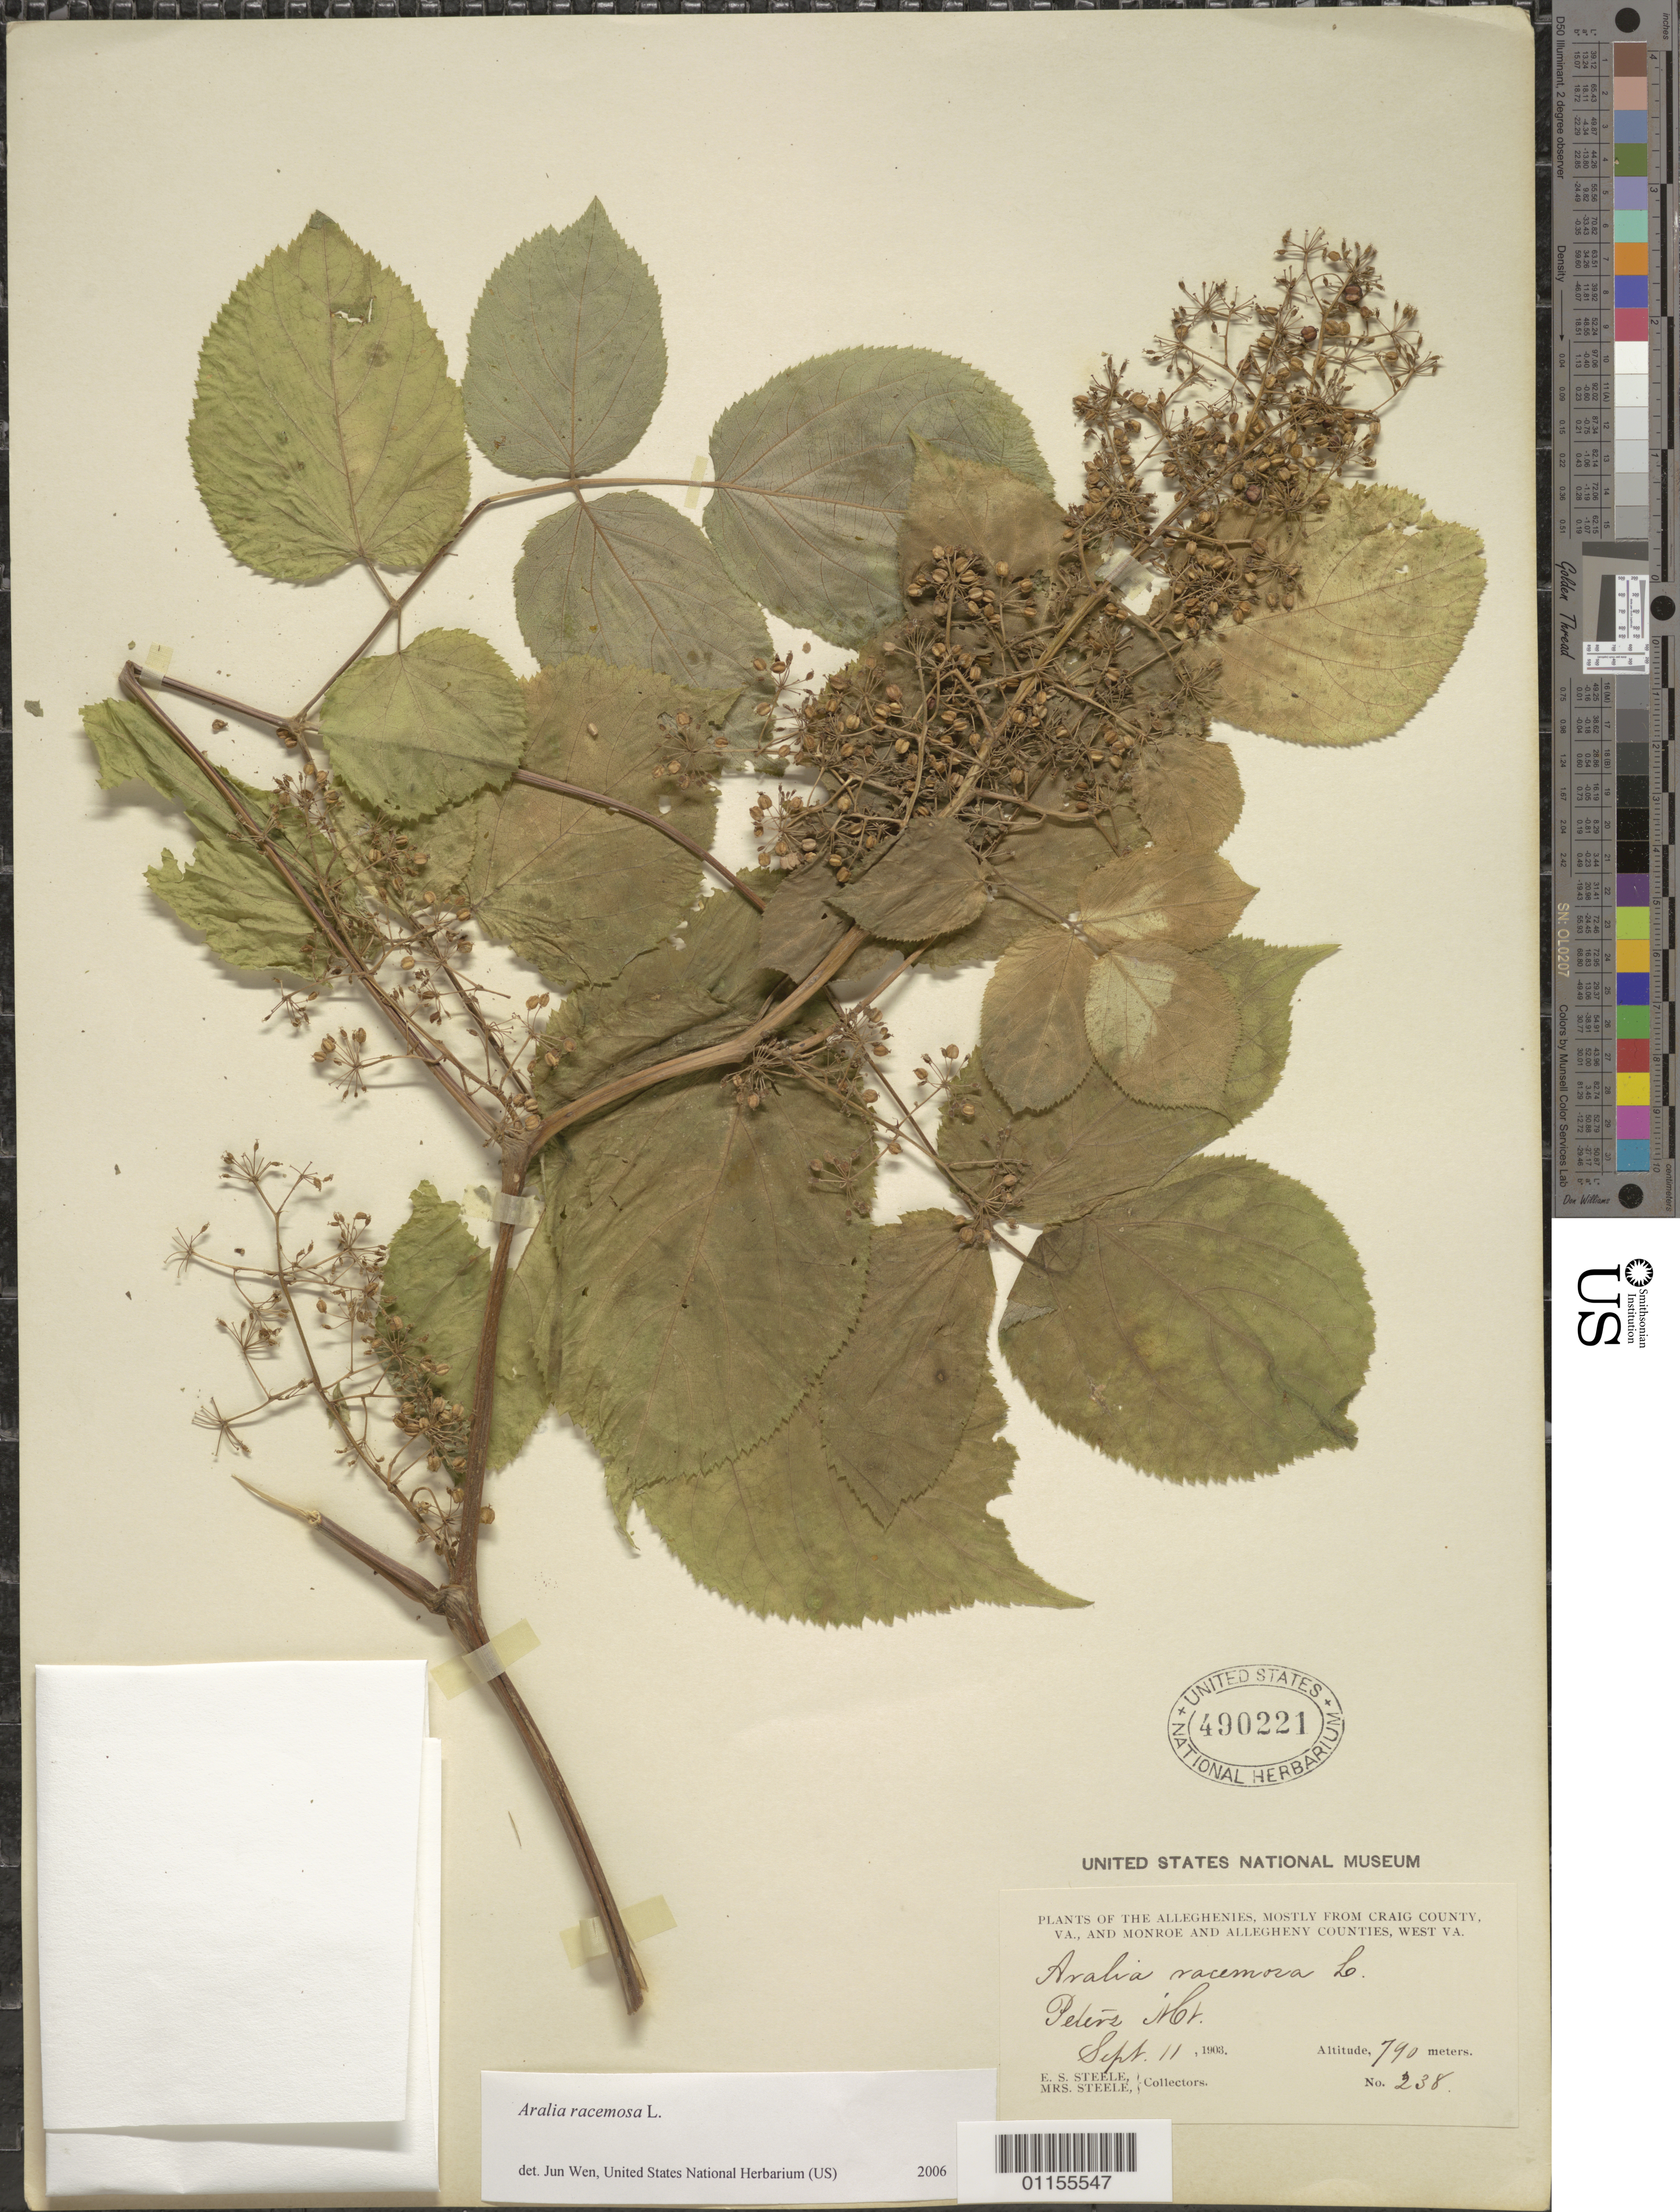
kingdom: Plantae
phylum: Tracheophyta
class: Magnoliopsida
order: Apiales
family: Araliaceae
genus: Aralia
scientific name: Aralia racemosa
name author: L.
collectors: E. Steele & -- Steele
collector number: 238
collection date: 1903-09-11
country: United States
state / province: West Virginia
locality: Peters Mt.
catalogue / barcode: US 490221